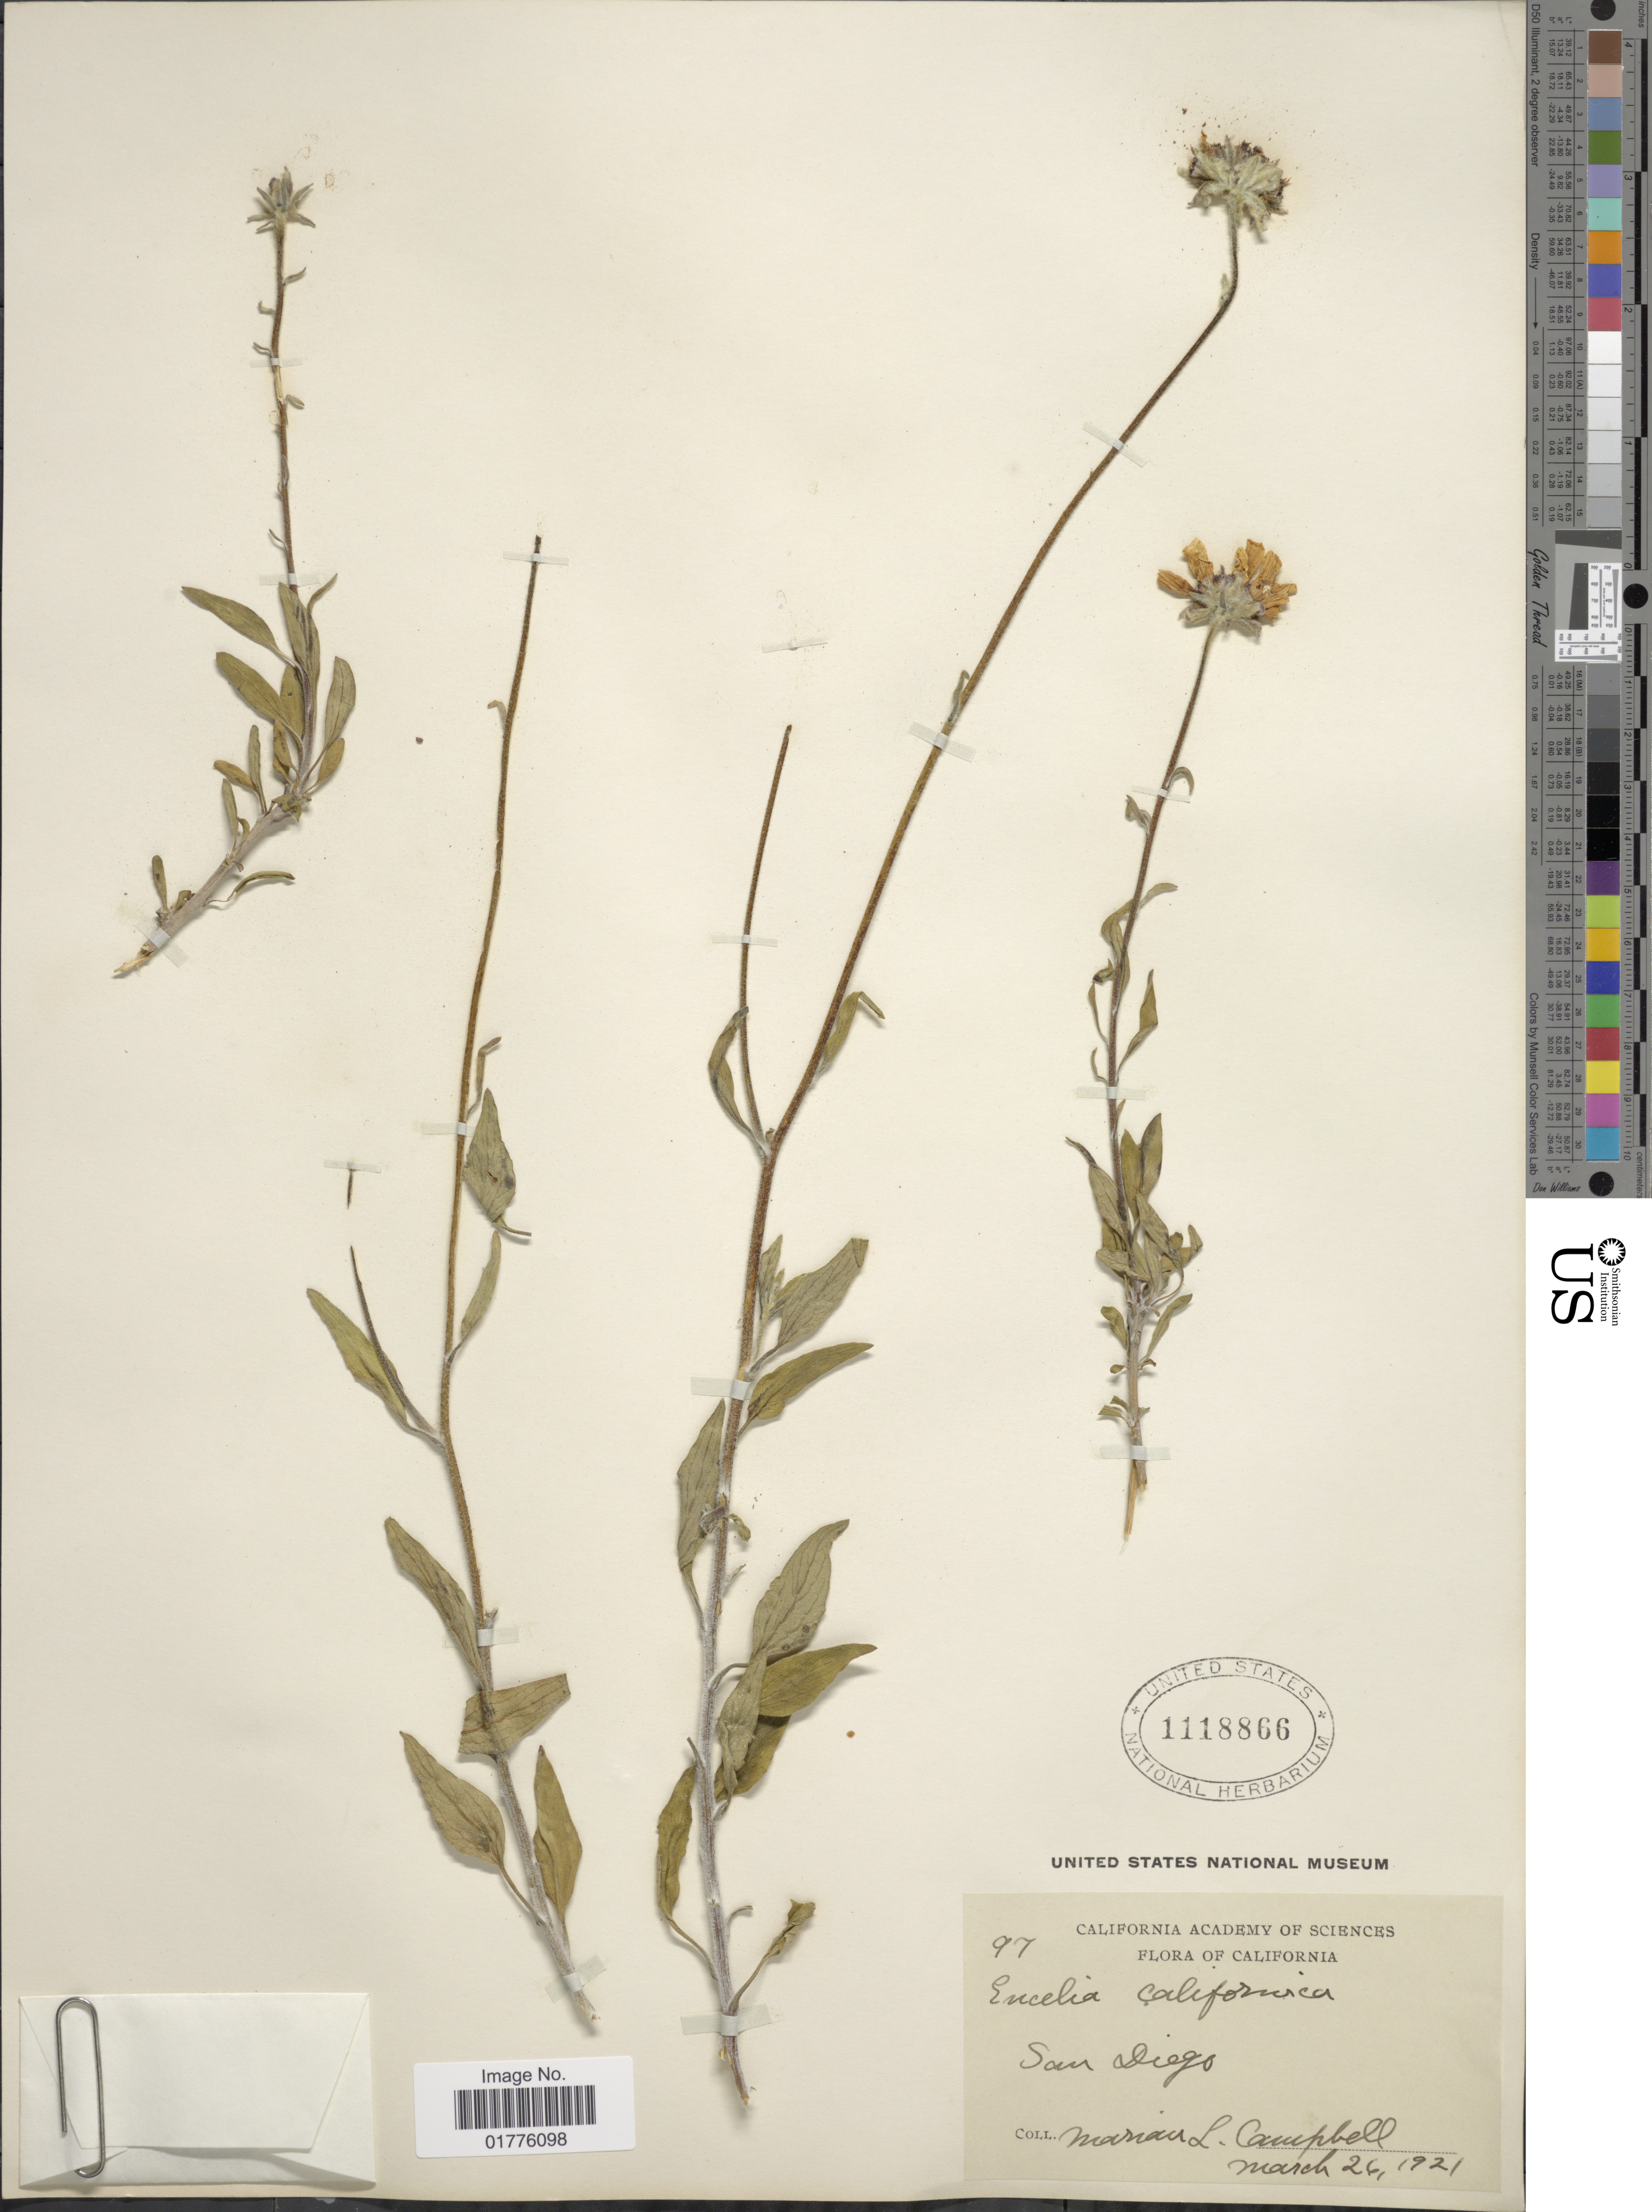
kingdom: Plantae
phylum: Tracheophyta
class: Magnoliopsida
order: Asterales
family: Asteraceae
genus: Encelia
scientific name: Encelia californica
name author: Nutt.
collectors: M. L. Campbell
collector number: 97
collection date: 1921-03-26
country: United States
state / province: California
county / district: San Diego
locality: San Diego. California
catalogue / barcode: US 1118866